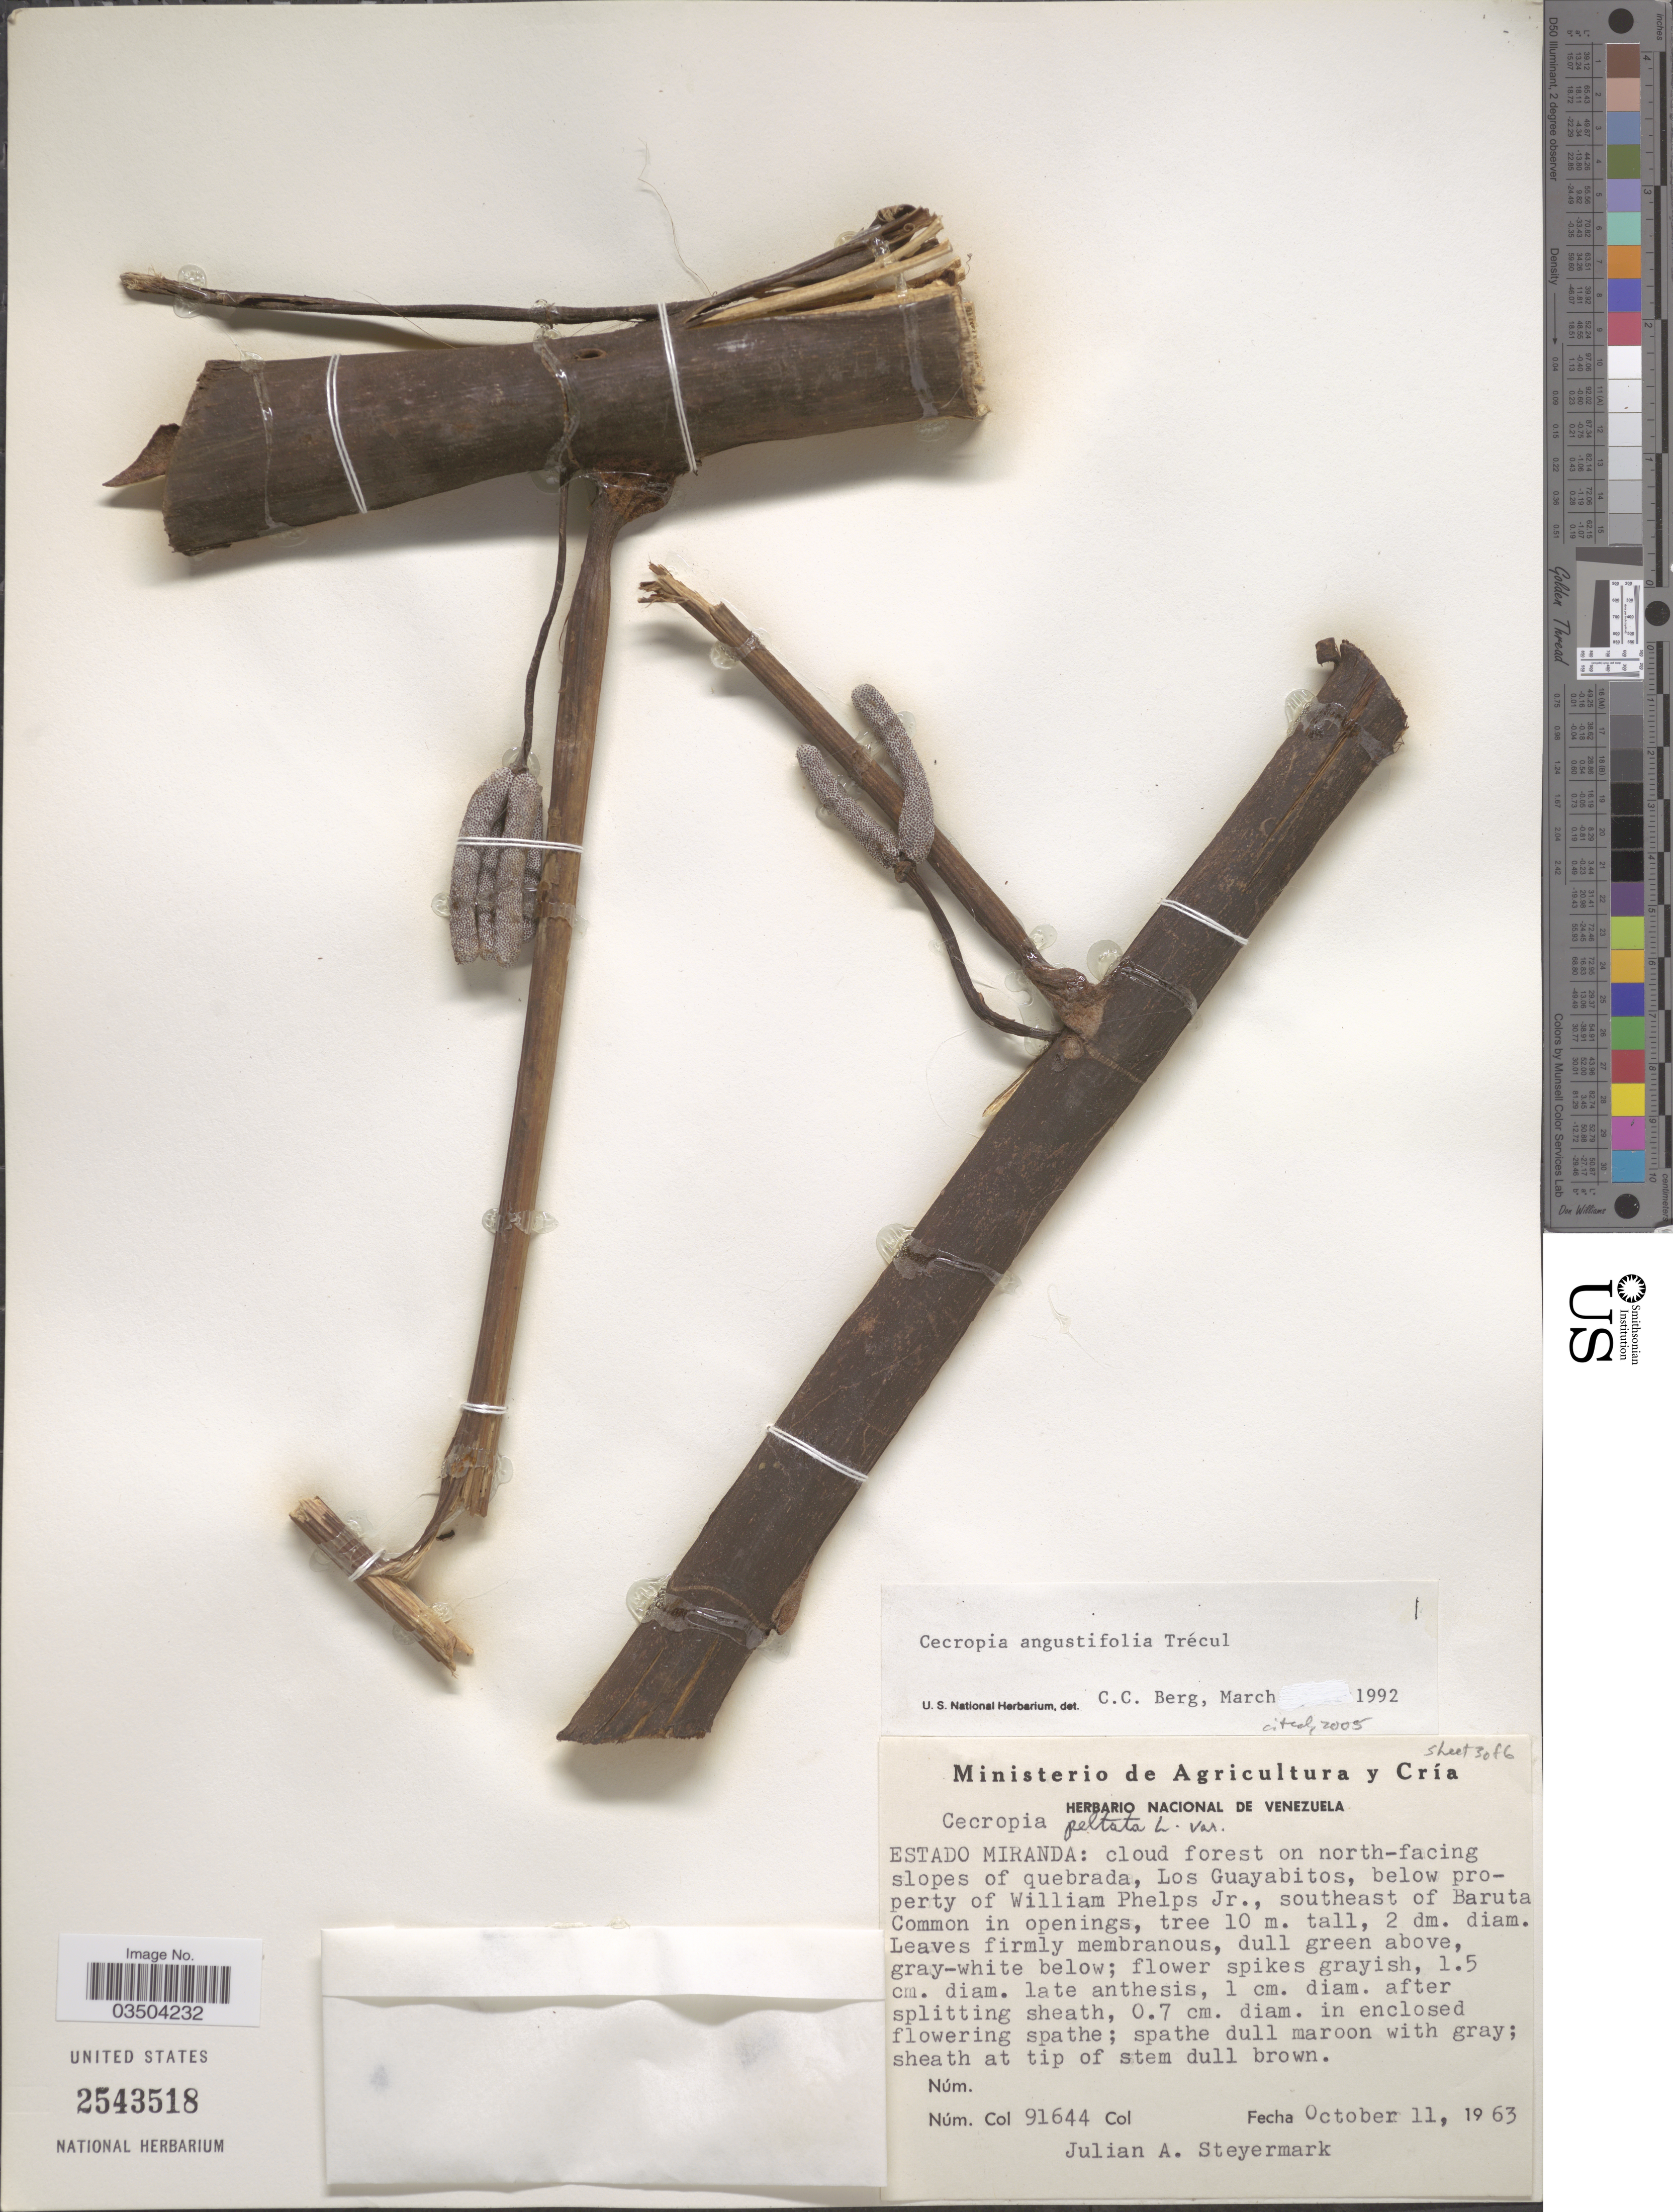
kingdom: Plantae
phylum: Tracheophyta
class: Magnoliopsida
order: Rosales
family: Urticaceae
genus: Cecropia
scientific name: Cecropia angustifolia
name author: Trécul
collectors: J. Steyermark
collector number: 91644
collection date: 1963-10-11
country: Venezuela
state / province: Miranda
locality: Cloud forest on north-facing slopes of quebrada, Los Guayabitos, below property of William Phelps Jr., southeast of Baruta.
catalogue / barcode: US 2543518